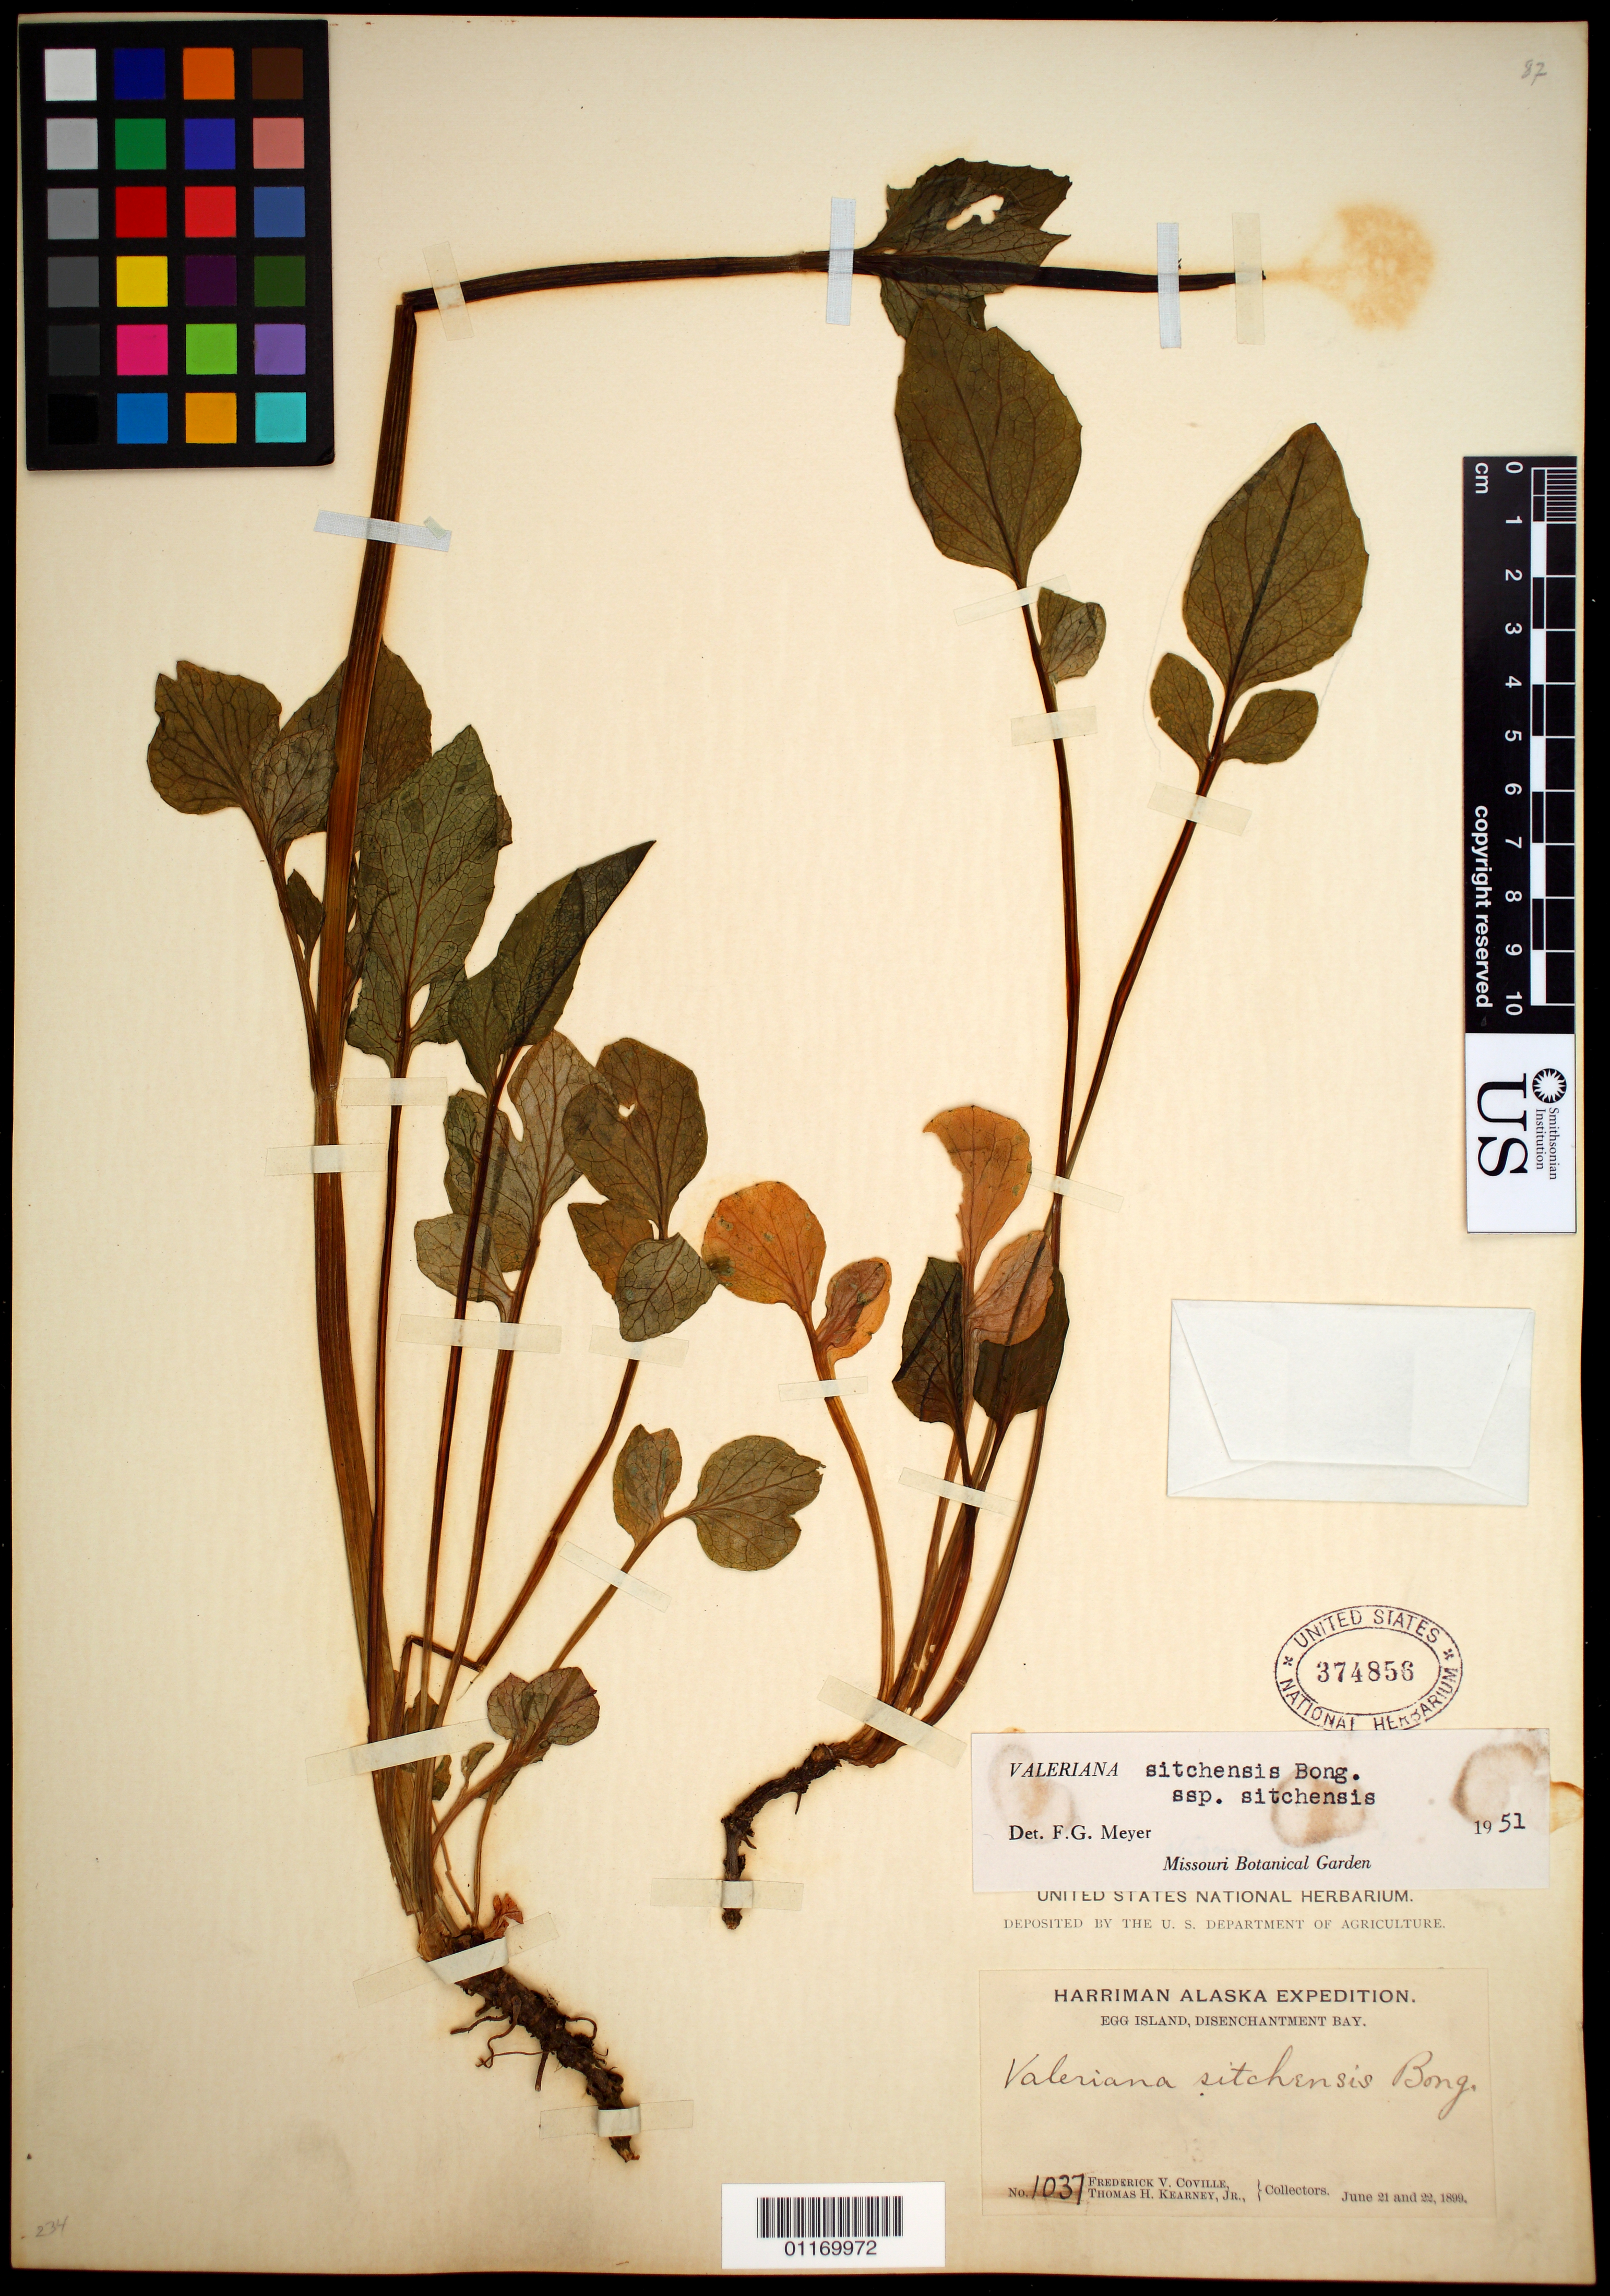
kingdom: Plantae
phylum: Tracheophyta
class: Magnoliopsida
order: Dipsacales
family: Caprifoliaceae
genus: Valeriana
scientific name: Valeriana sitchensis subsp. sitchensis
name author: Bong.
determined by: Meyer, F. G.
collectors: F. V. Coville & T. H. Kearney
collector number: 1037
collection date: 1899-06-21,1899-06-22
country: United States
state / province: Alaska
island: Egg Island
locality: Egg Island, Disenchantment Bay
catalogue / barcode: US 374856